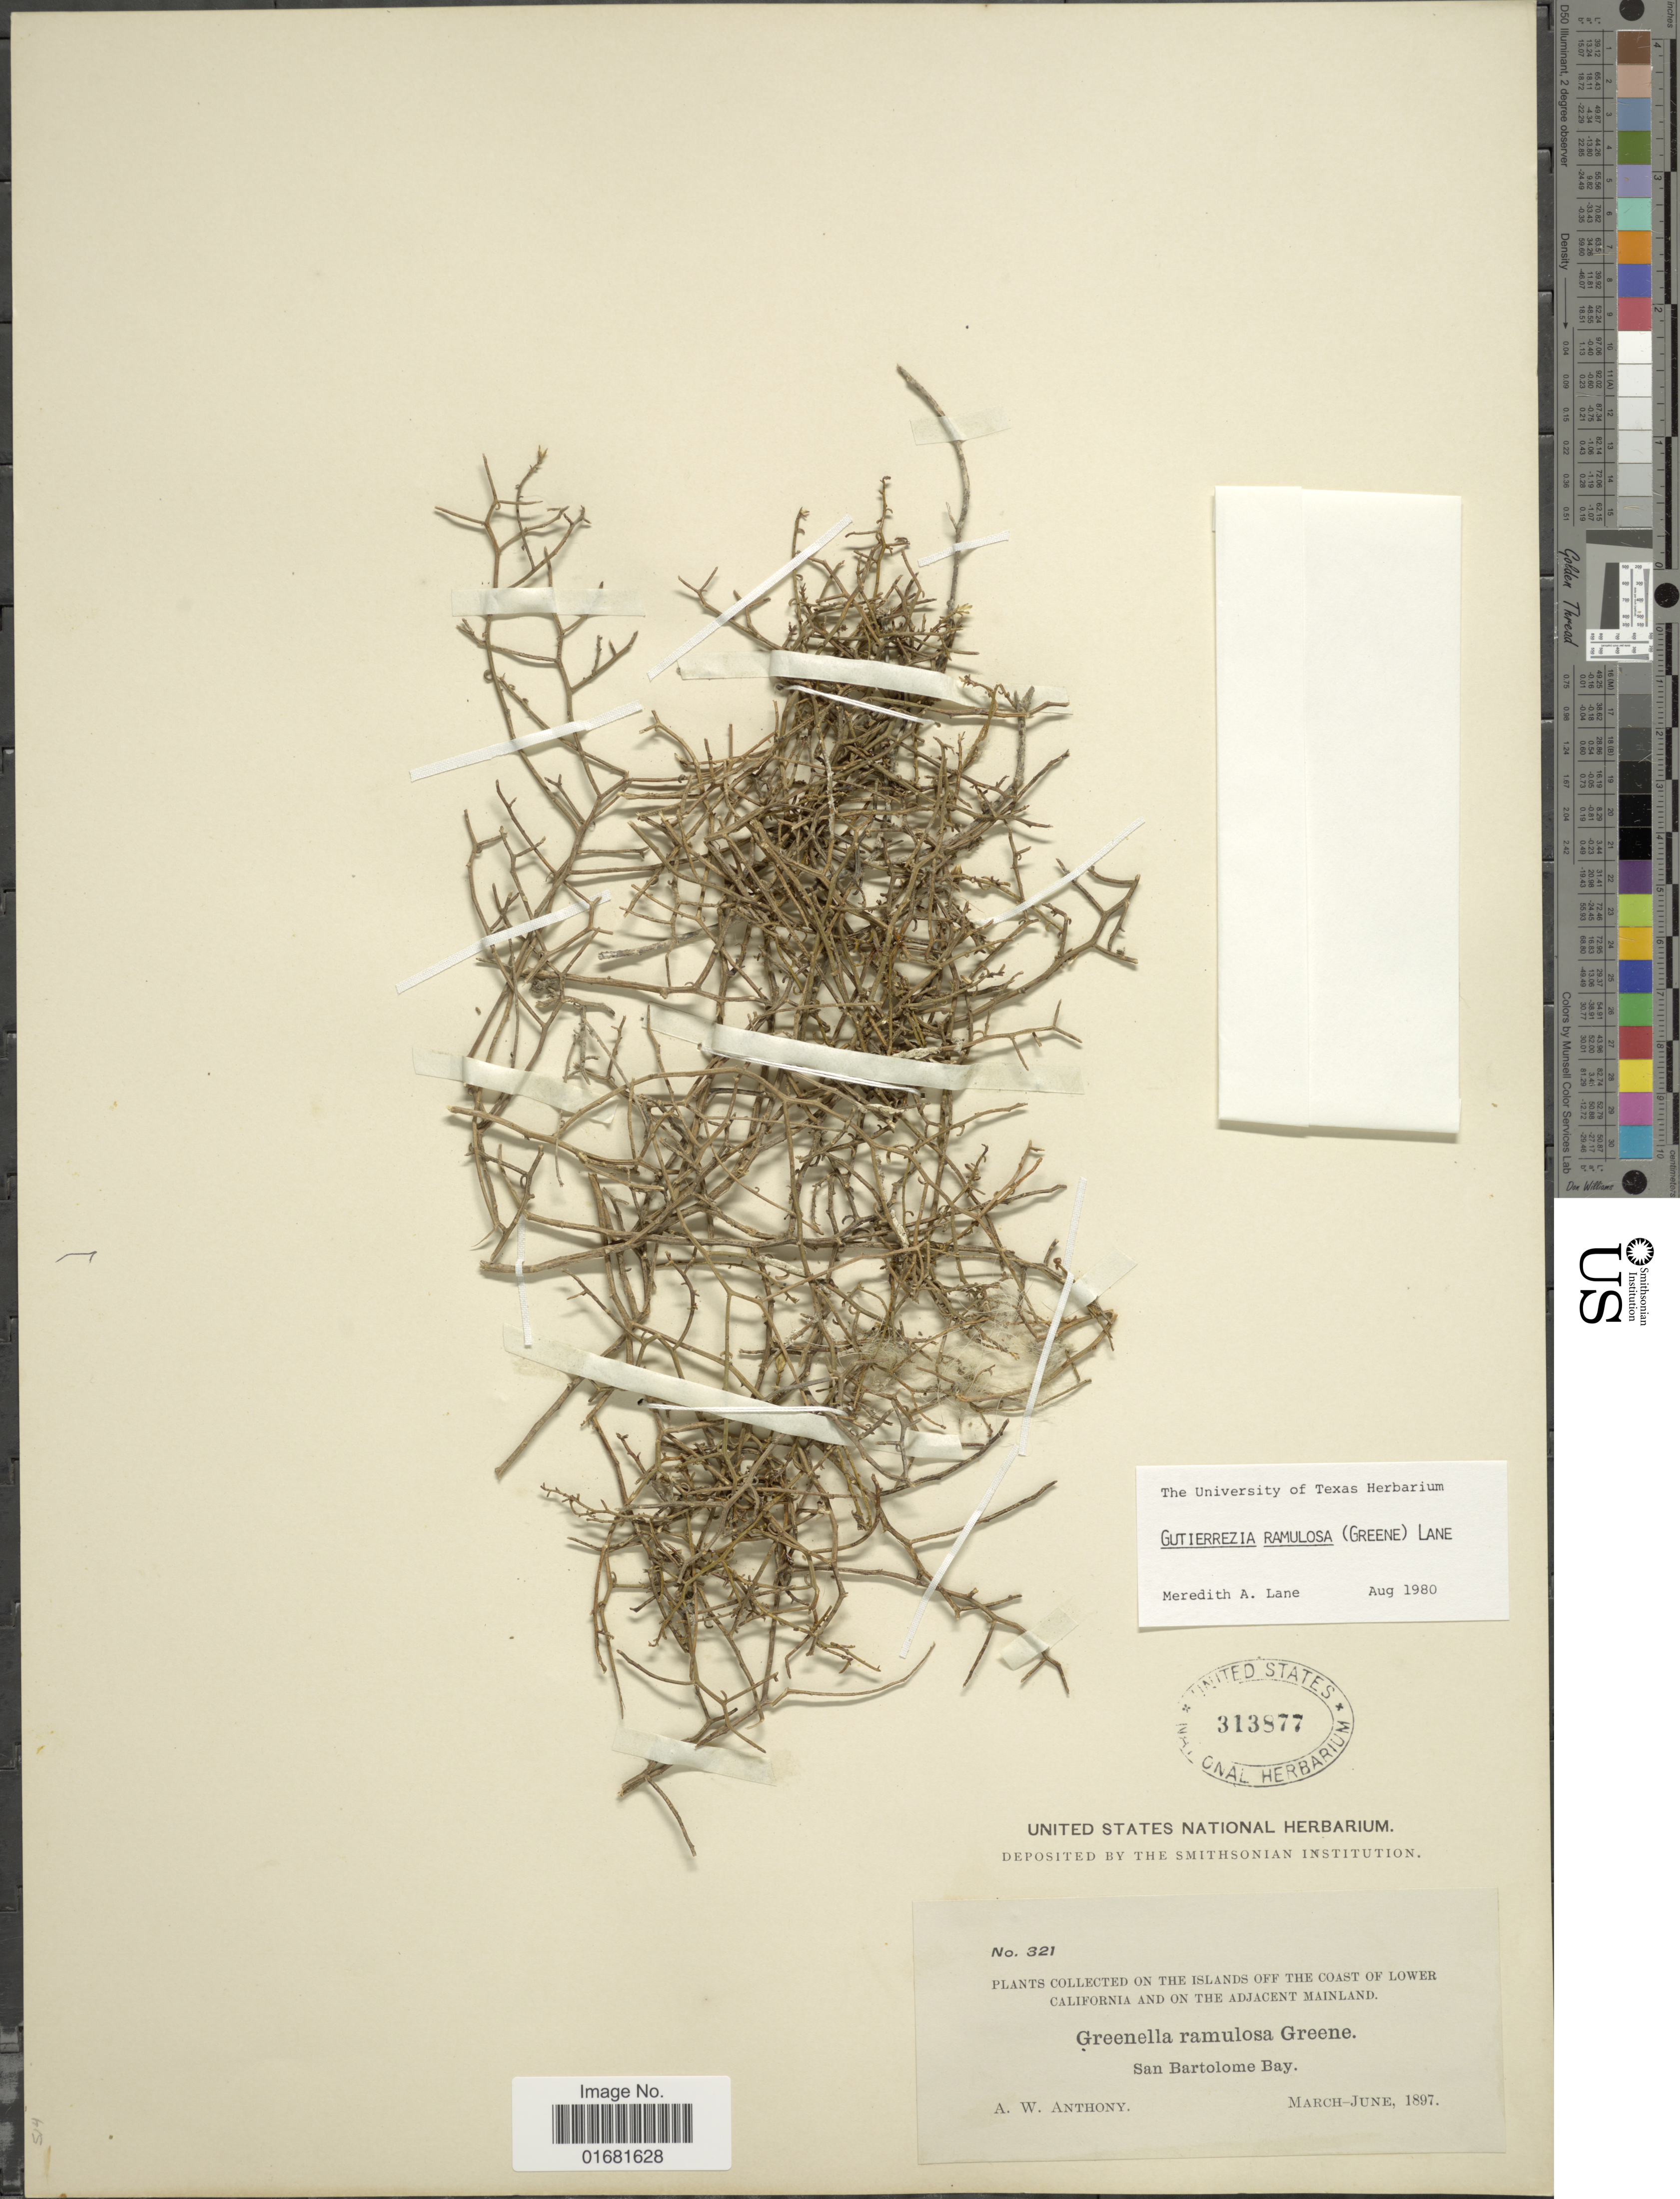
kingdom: Plantae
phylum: Tracheophyta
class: Magnoliopsida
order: Asterales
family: Asteraceae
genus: Gutierrezia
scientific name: Gutierrezia ramulosa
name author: (Greene) M.A. Lane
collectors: A. W. Anthony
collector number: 321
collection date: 1897-03/1897-06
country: Mexico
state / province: Baja California Sur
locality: The islands off the coast of Lower California and on the adjacent Mainland. San Bartolome Bay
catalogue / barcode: US 313877